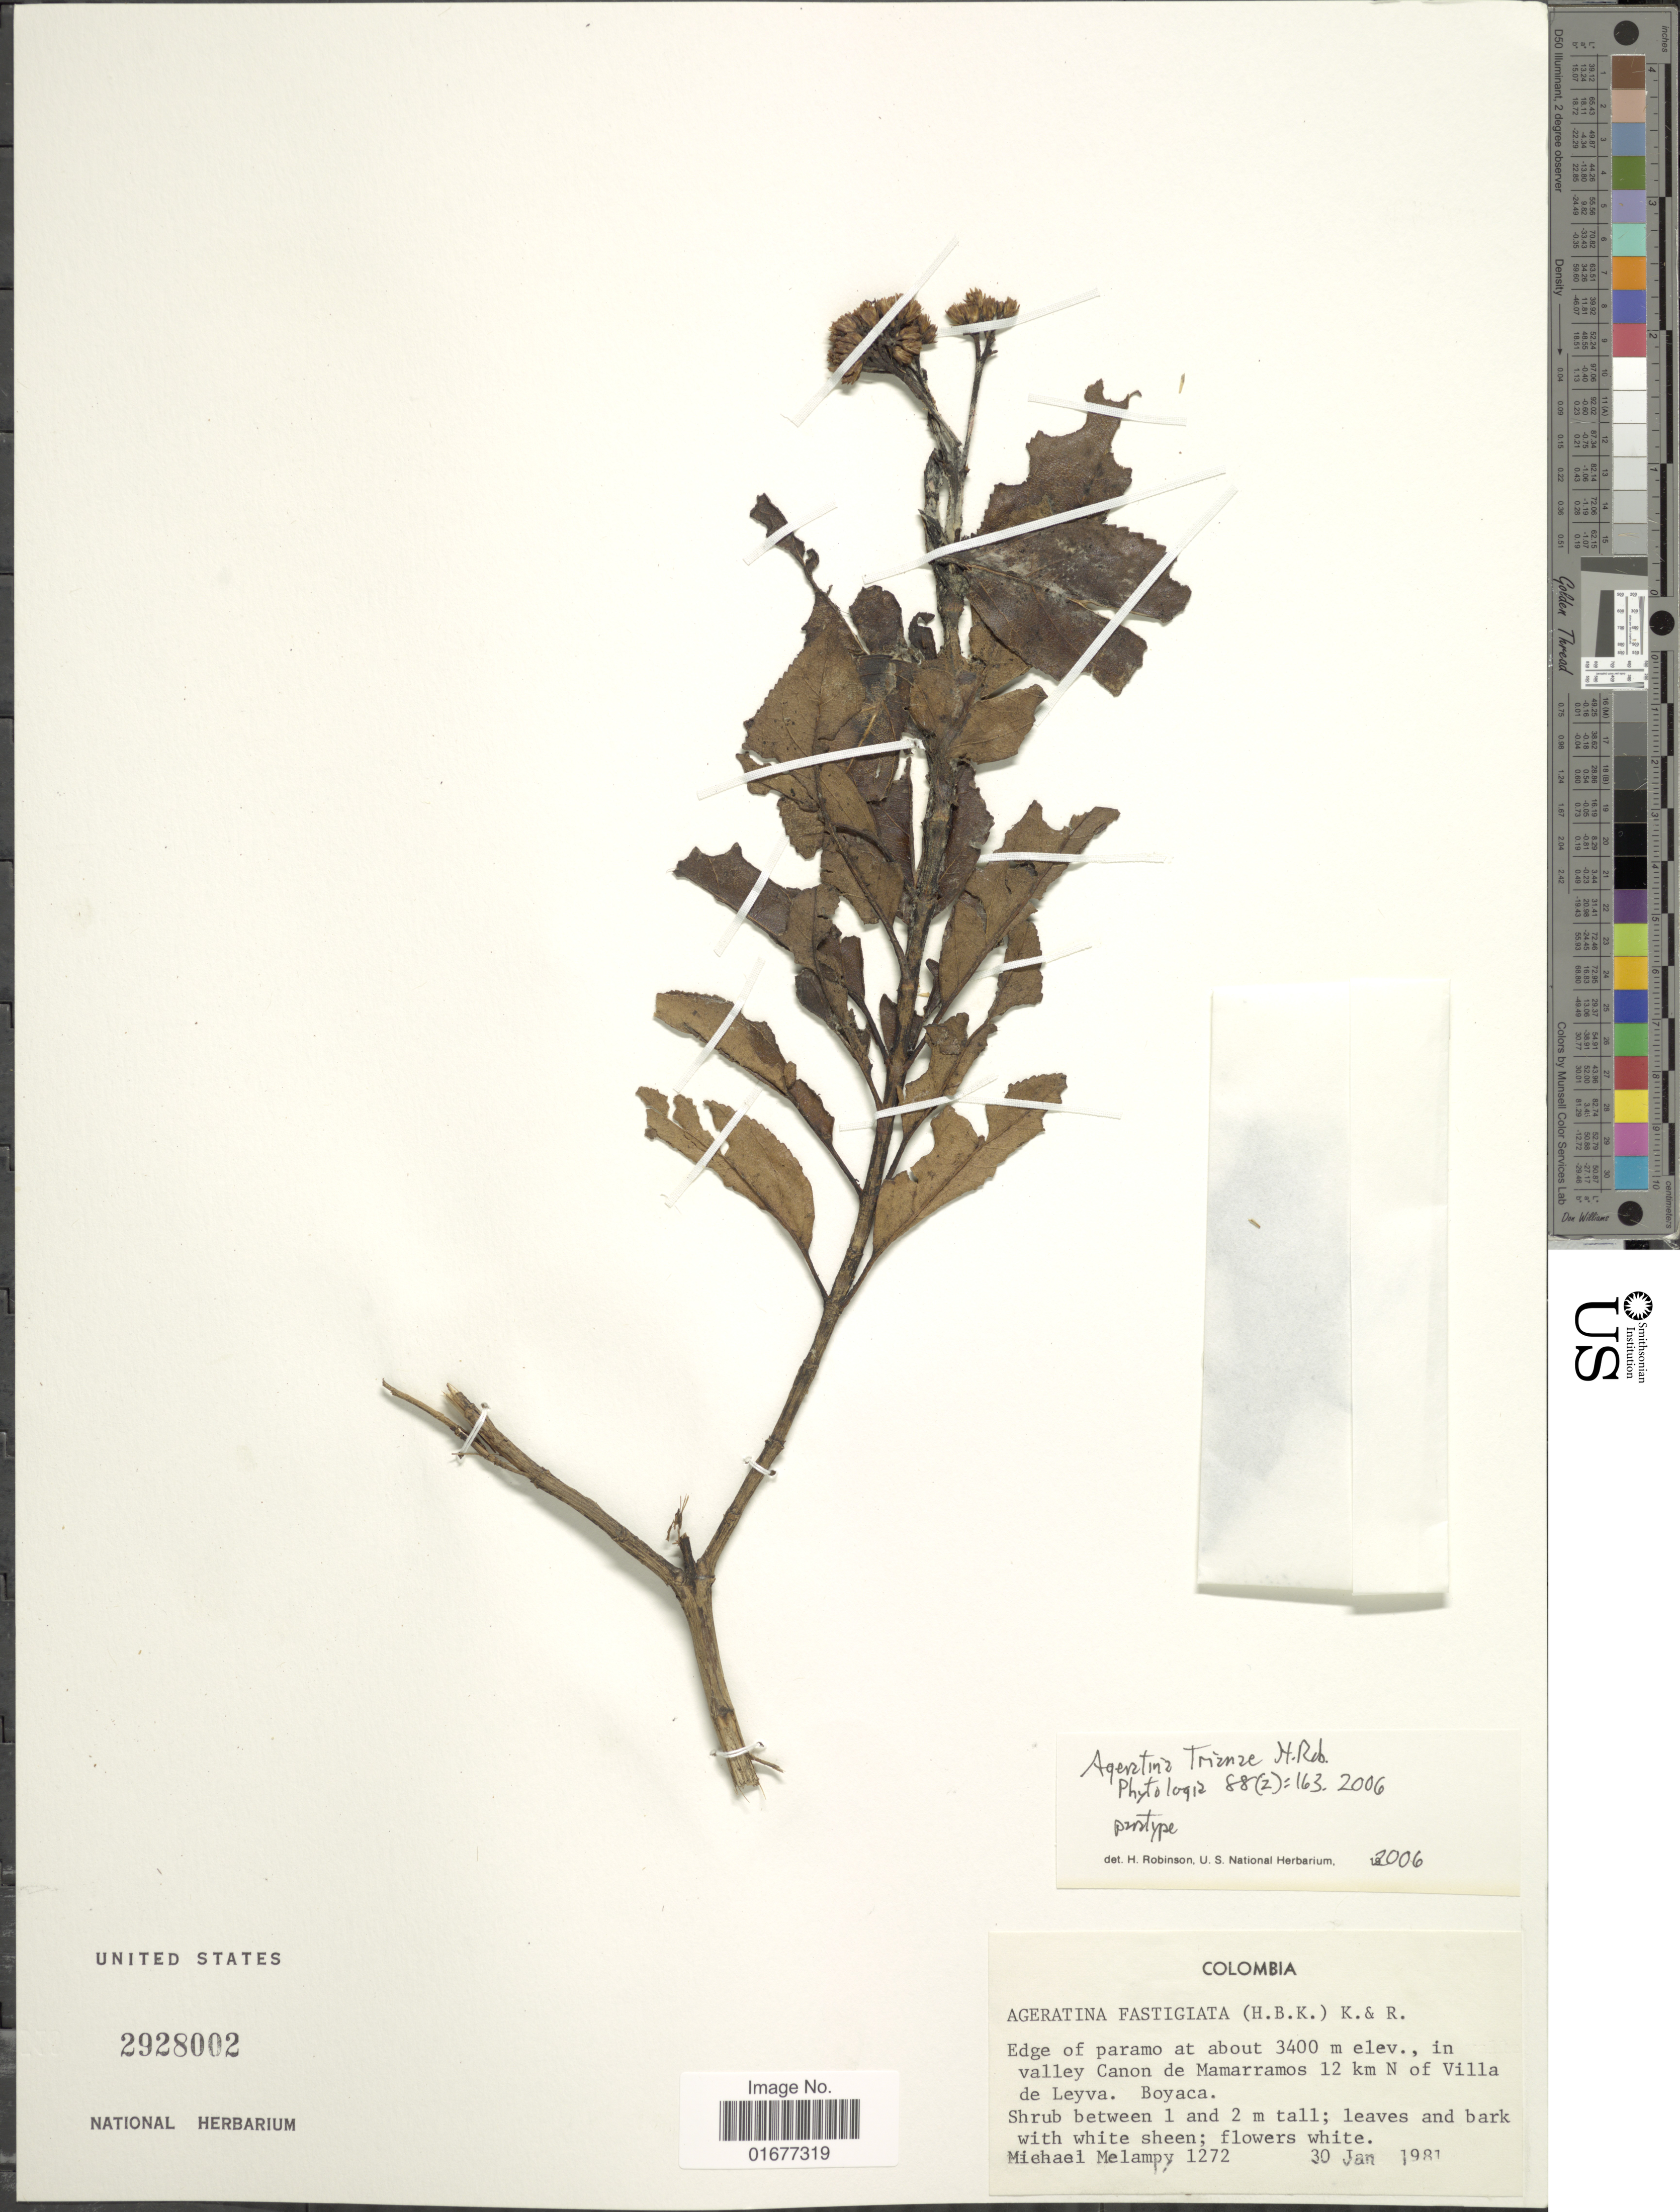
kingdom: Plantae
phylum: Tracheophyta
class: Magnoliopsida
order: Asterales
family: Asteraceae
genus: Ageratina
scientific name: Ageratina fastigiata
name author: (Kunth) R.M. King & H. Rob.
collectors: M. Melampy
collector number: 1272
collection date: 1981-01-30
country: Colombia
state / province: Boyacá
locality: Edge of paramo, in valley Canon de Mamarrons 12 km N of Villa de Leyva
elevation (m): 3400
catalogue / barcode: US 2928002